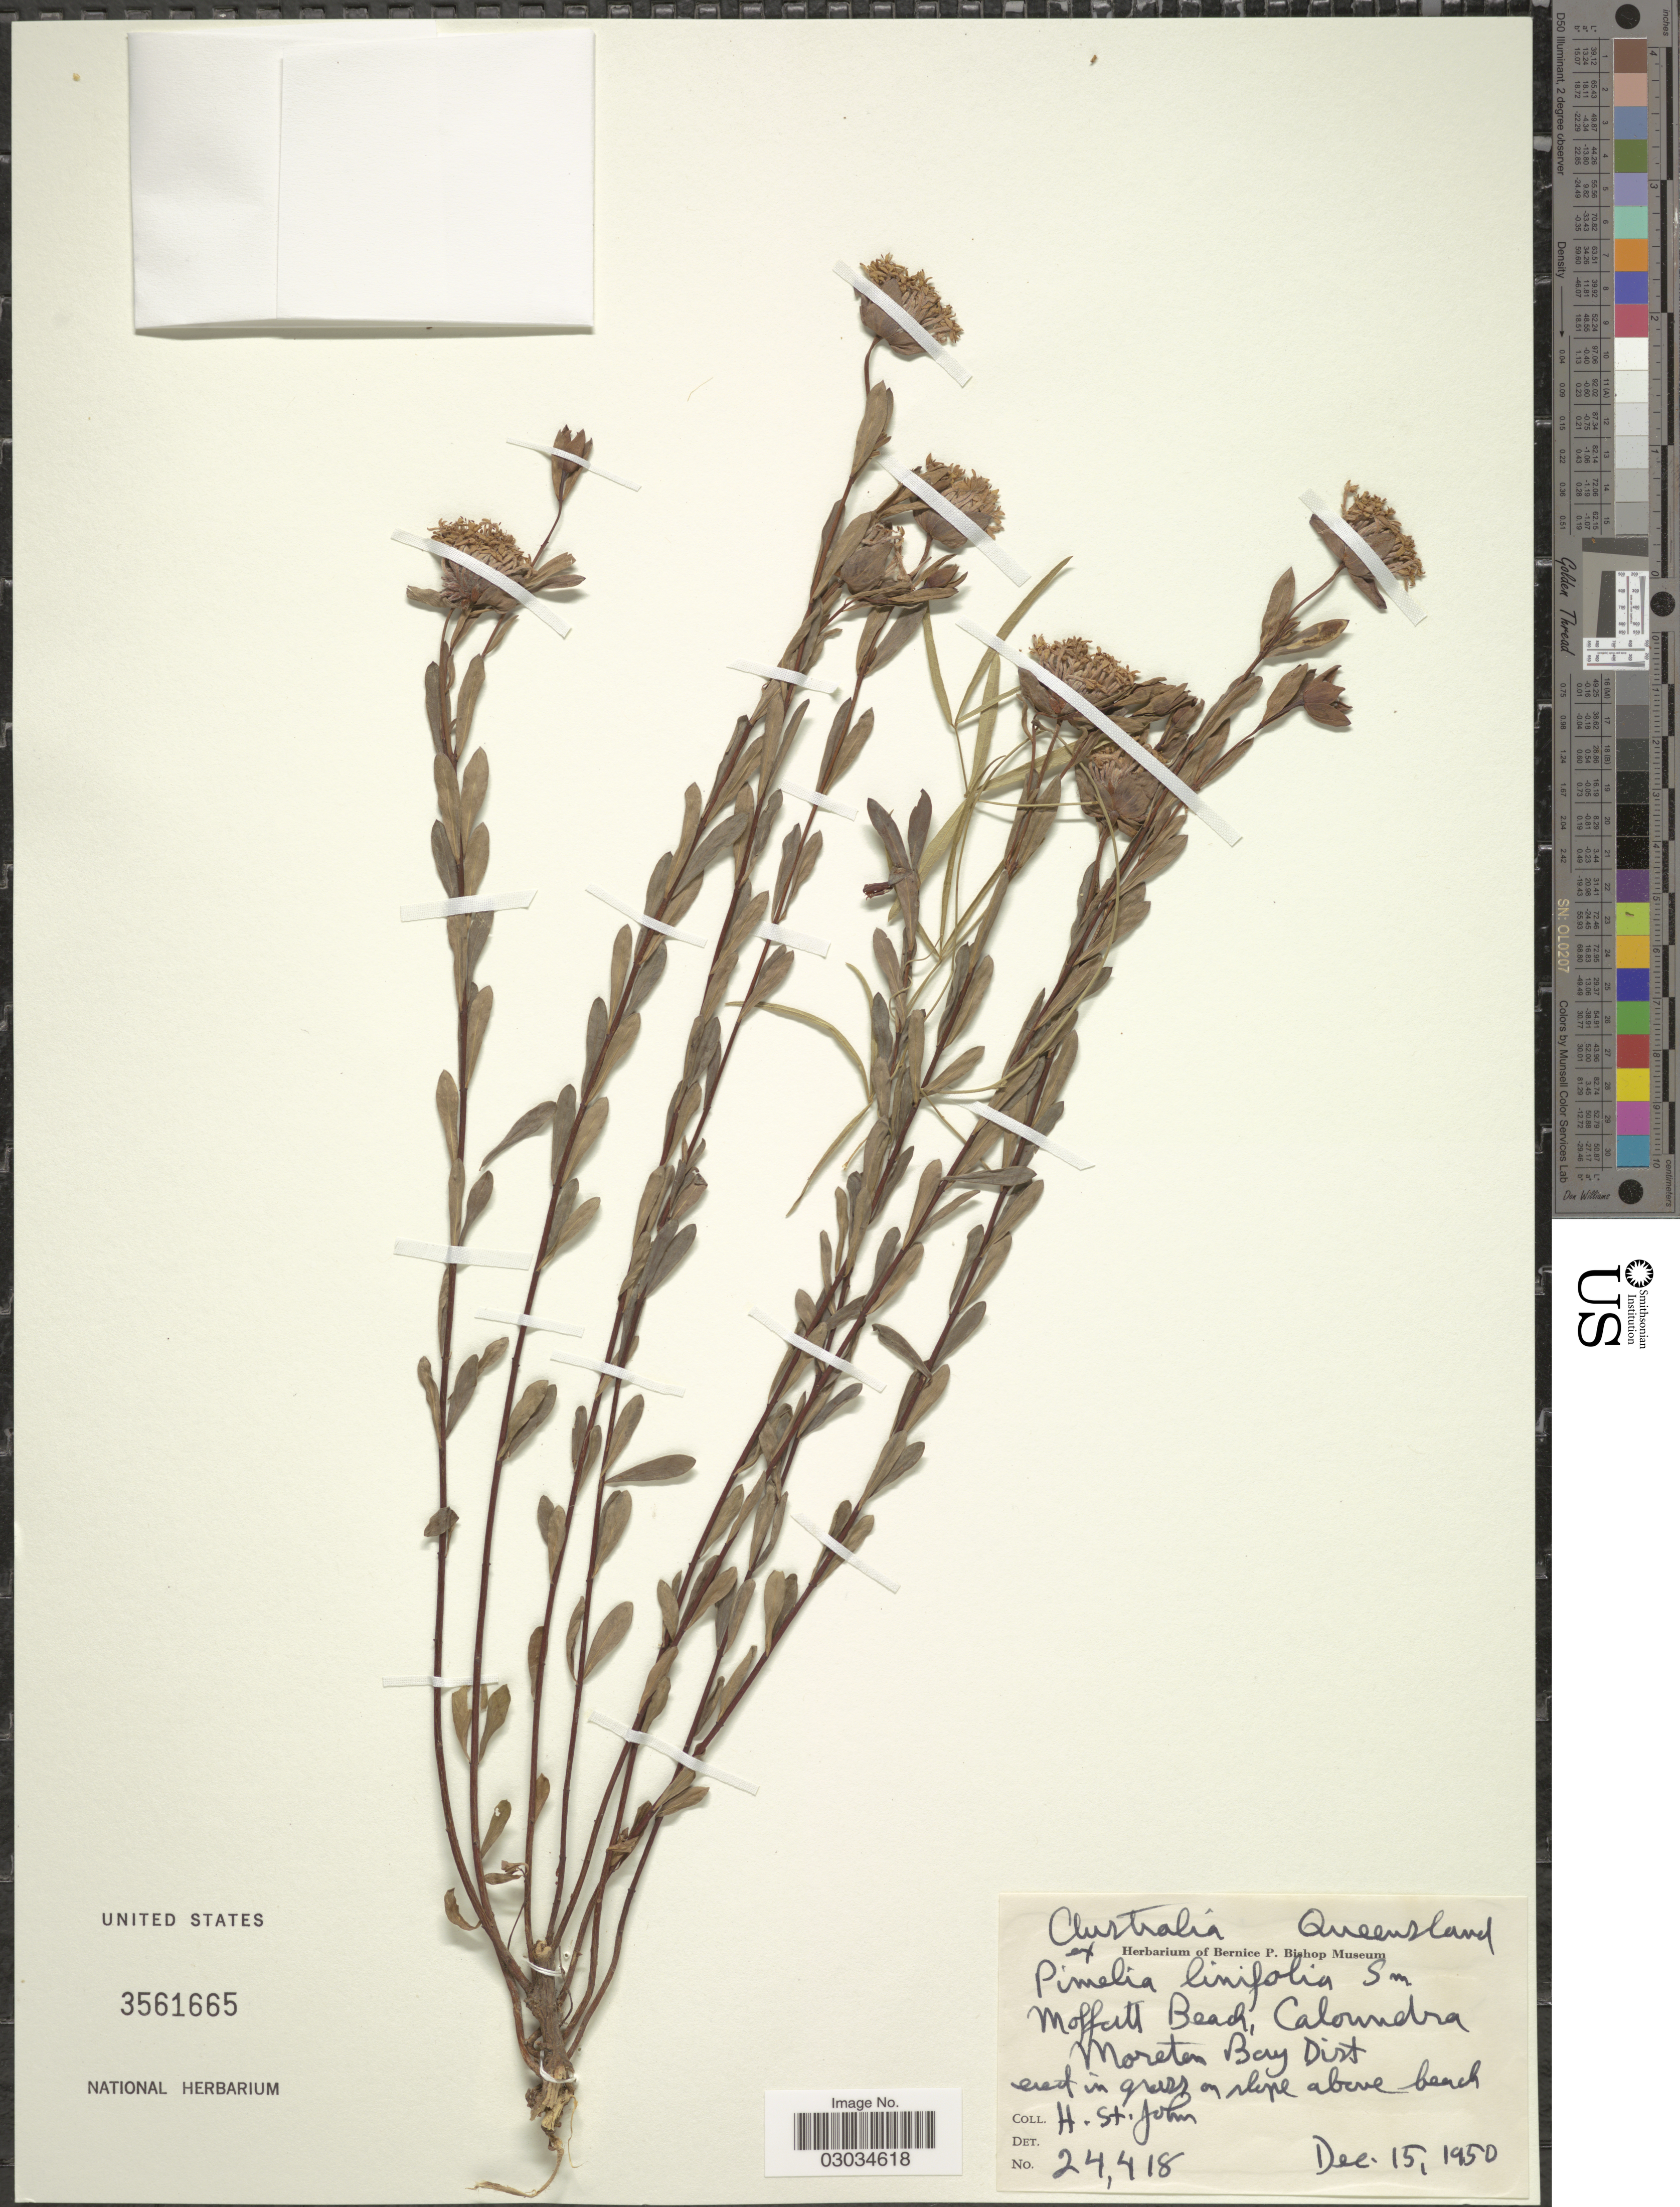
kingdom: Plantae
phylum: Tracheophyta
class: Magnoliopsida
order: Malvales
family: Thymelaeaceae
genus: Pimelea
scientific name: Pimelea linifolia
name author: Sm.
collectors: H. St. John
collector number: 24418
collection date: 1950-12-15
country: Australia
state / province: Queensland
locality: Moffatt Beach, Caloundra. Moreton Bay Dist.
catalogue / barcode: US 3561665